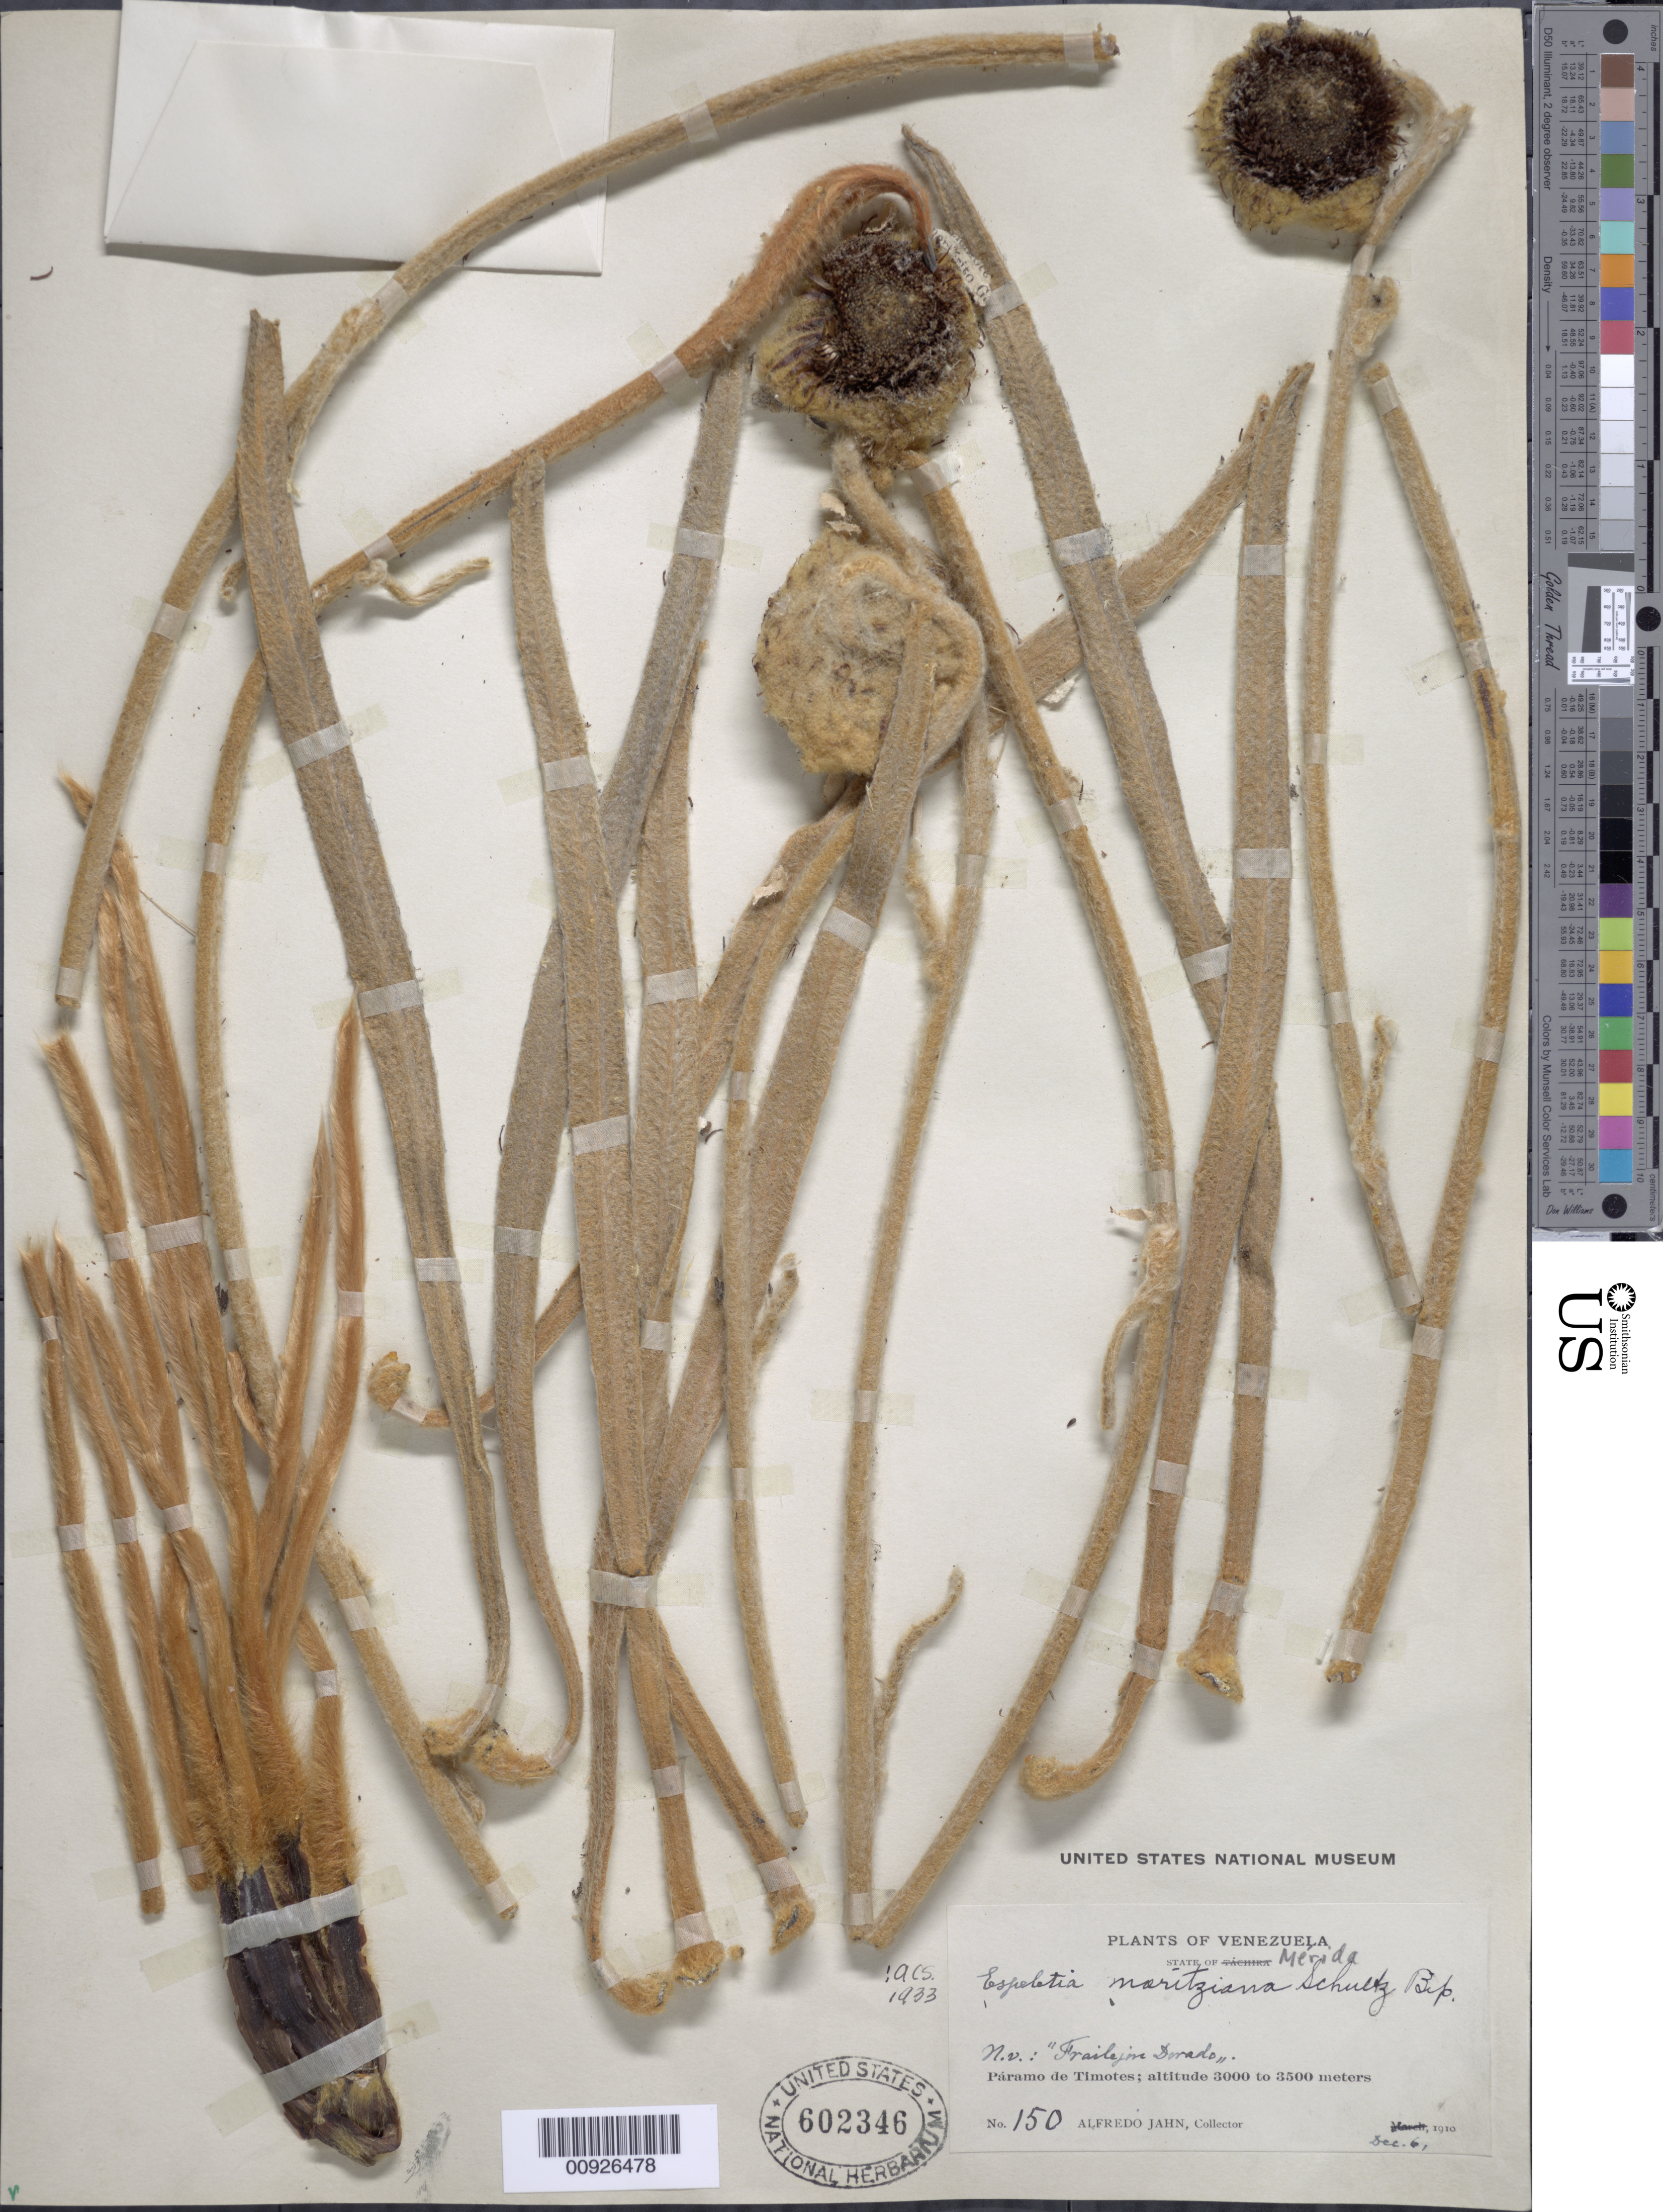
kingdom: Plantae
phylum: Tracheophyta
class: Magnoliopsida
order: Asterales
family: Asteraceae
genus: Coespeletia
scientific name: Coespeletia moritziana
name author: (Sch. Bip. ex Wedd.) Cuatrec.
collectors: A. Jahn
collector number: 150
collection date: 1910-12-06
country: Venezuela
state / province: Mérida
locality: Páramo de Timotes.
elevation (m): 3000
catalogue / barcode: US 602346